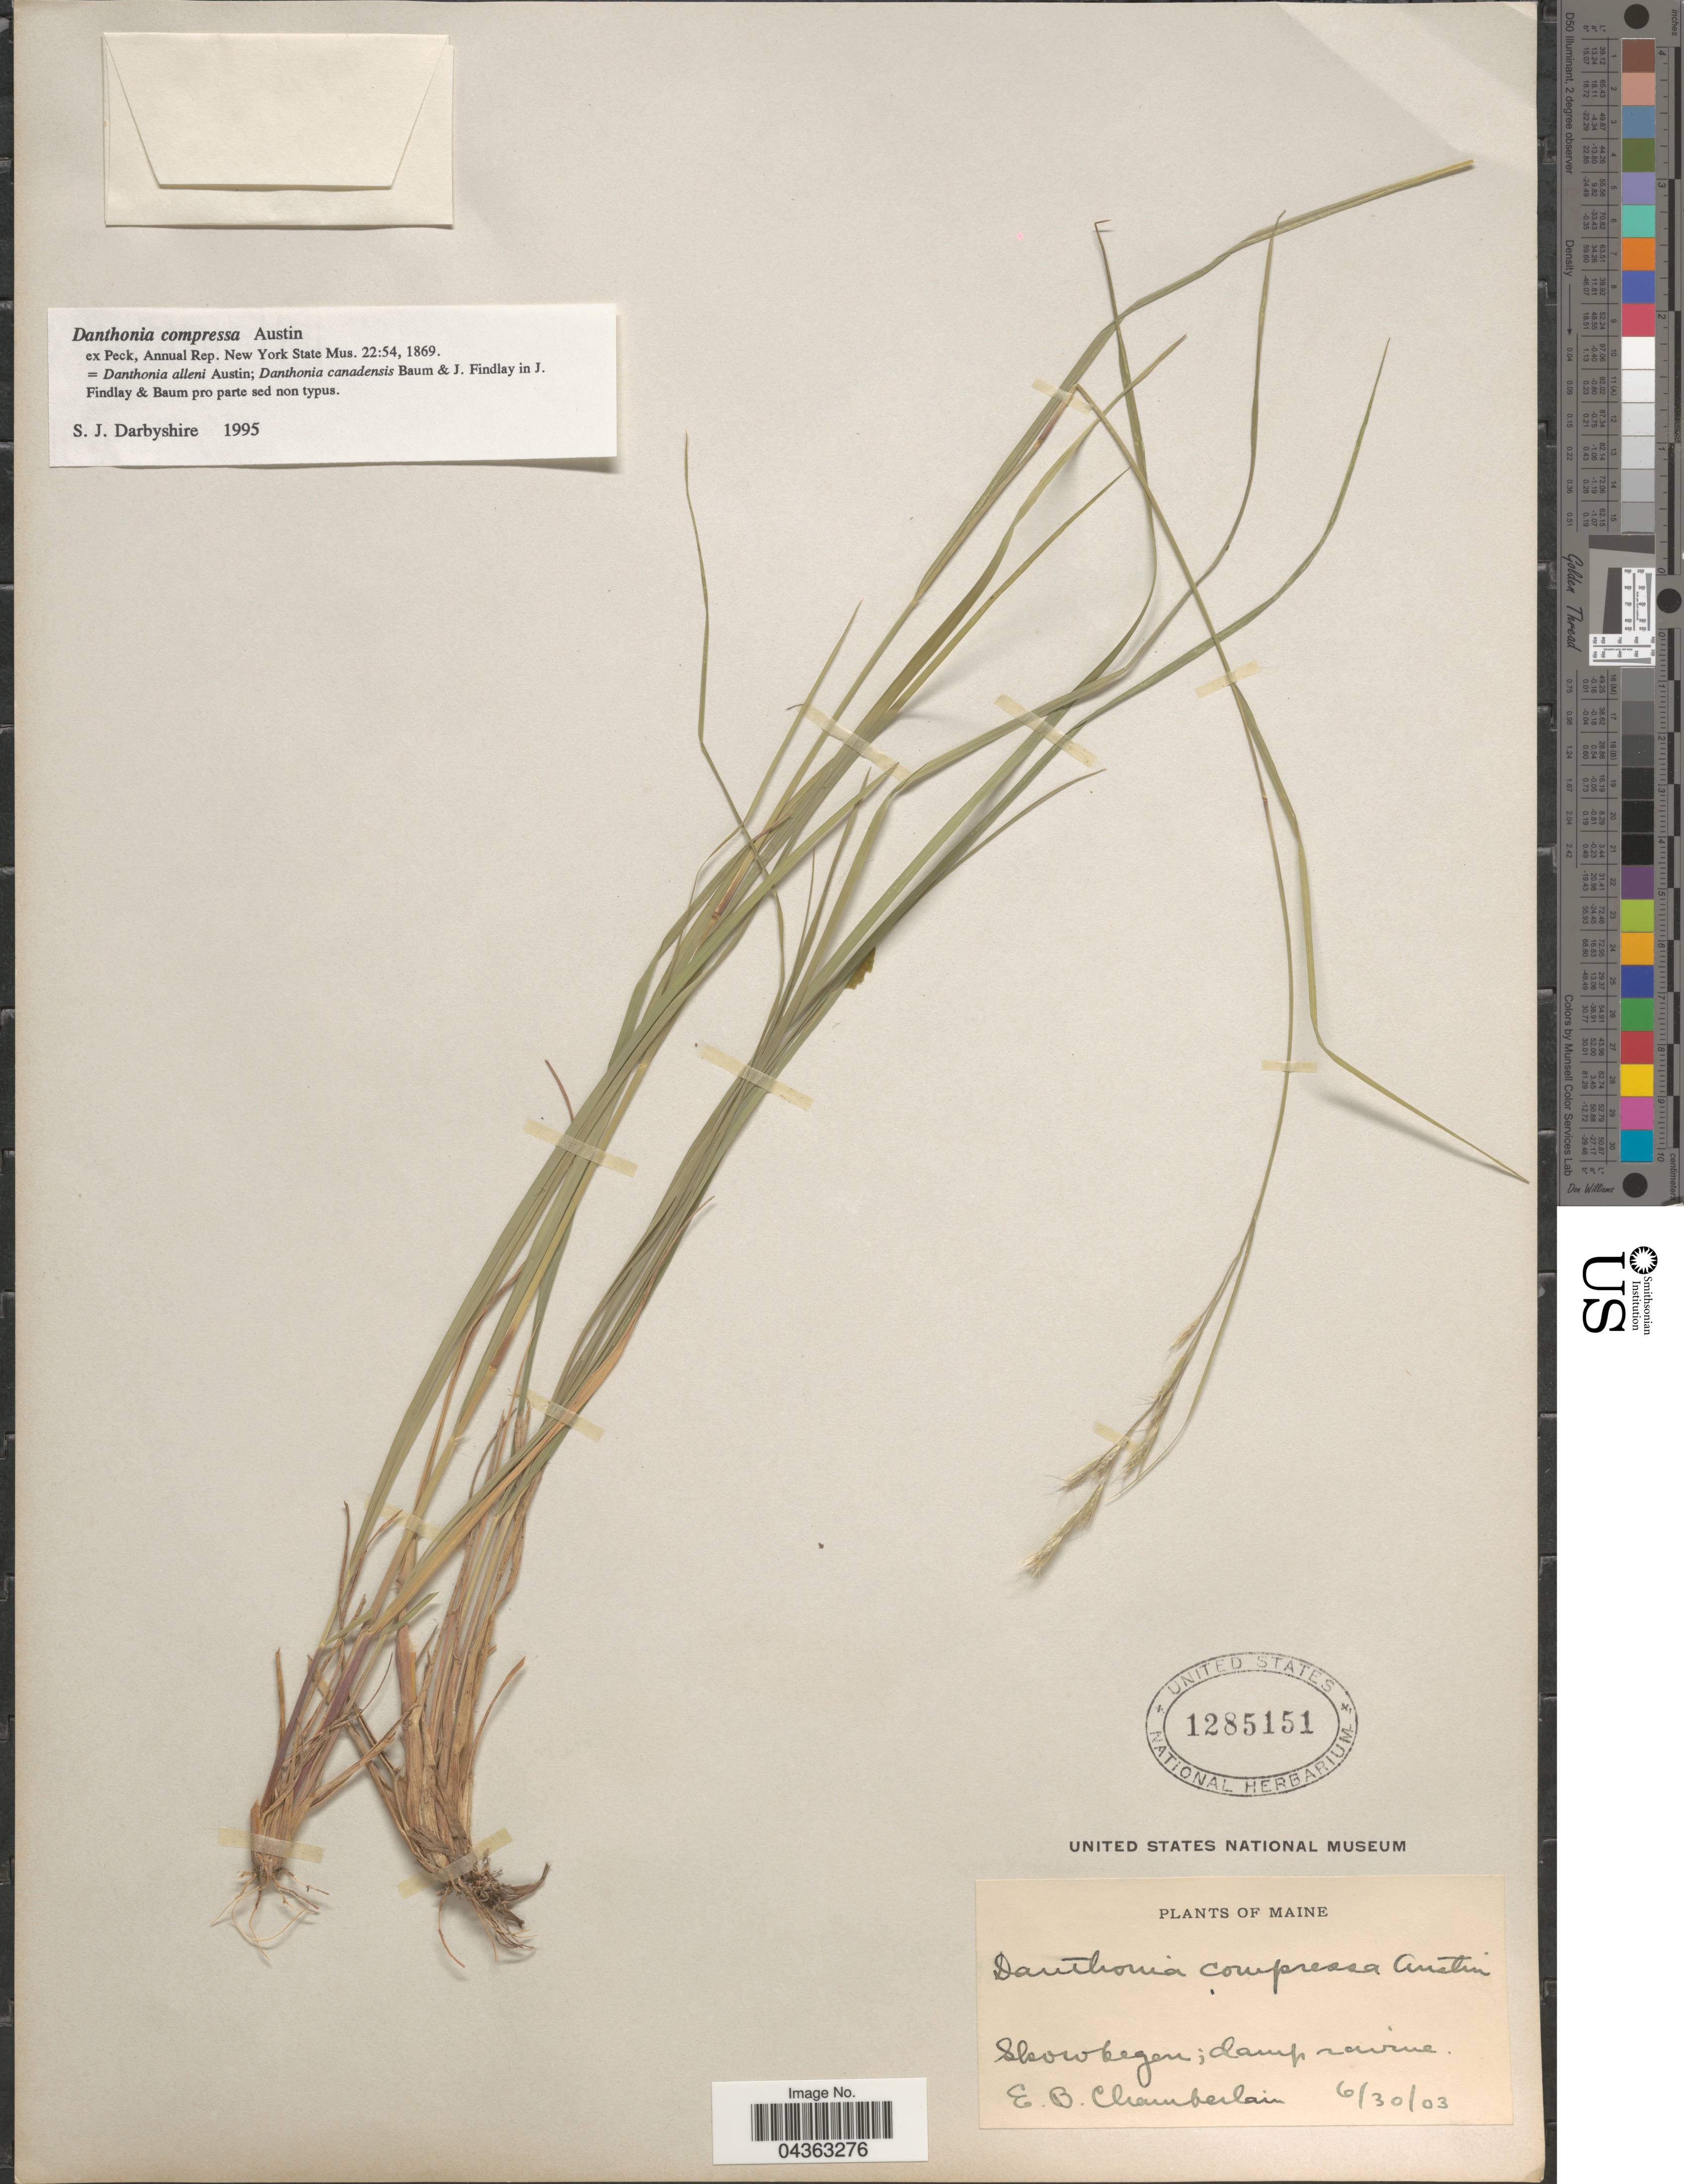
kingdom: Plantae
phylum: Tracheophyta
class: Liliopsida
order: Poales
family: Poaceae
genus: Danthonia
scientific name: Danthonia compressa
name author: Austin in F. Peck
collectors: E. Chamberlain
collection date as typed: Transcribed d/m/y: 30/6/3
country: United States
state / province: Maine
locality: Skowhegan: damp ravine.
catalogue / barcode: US 1285151